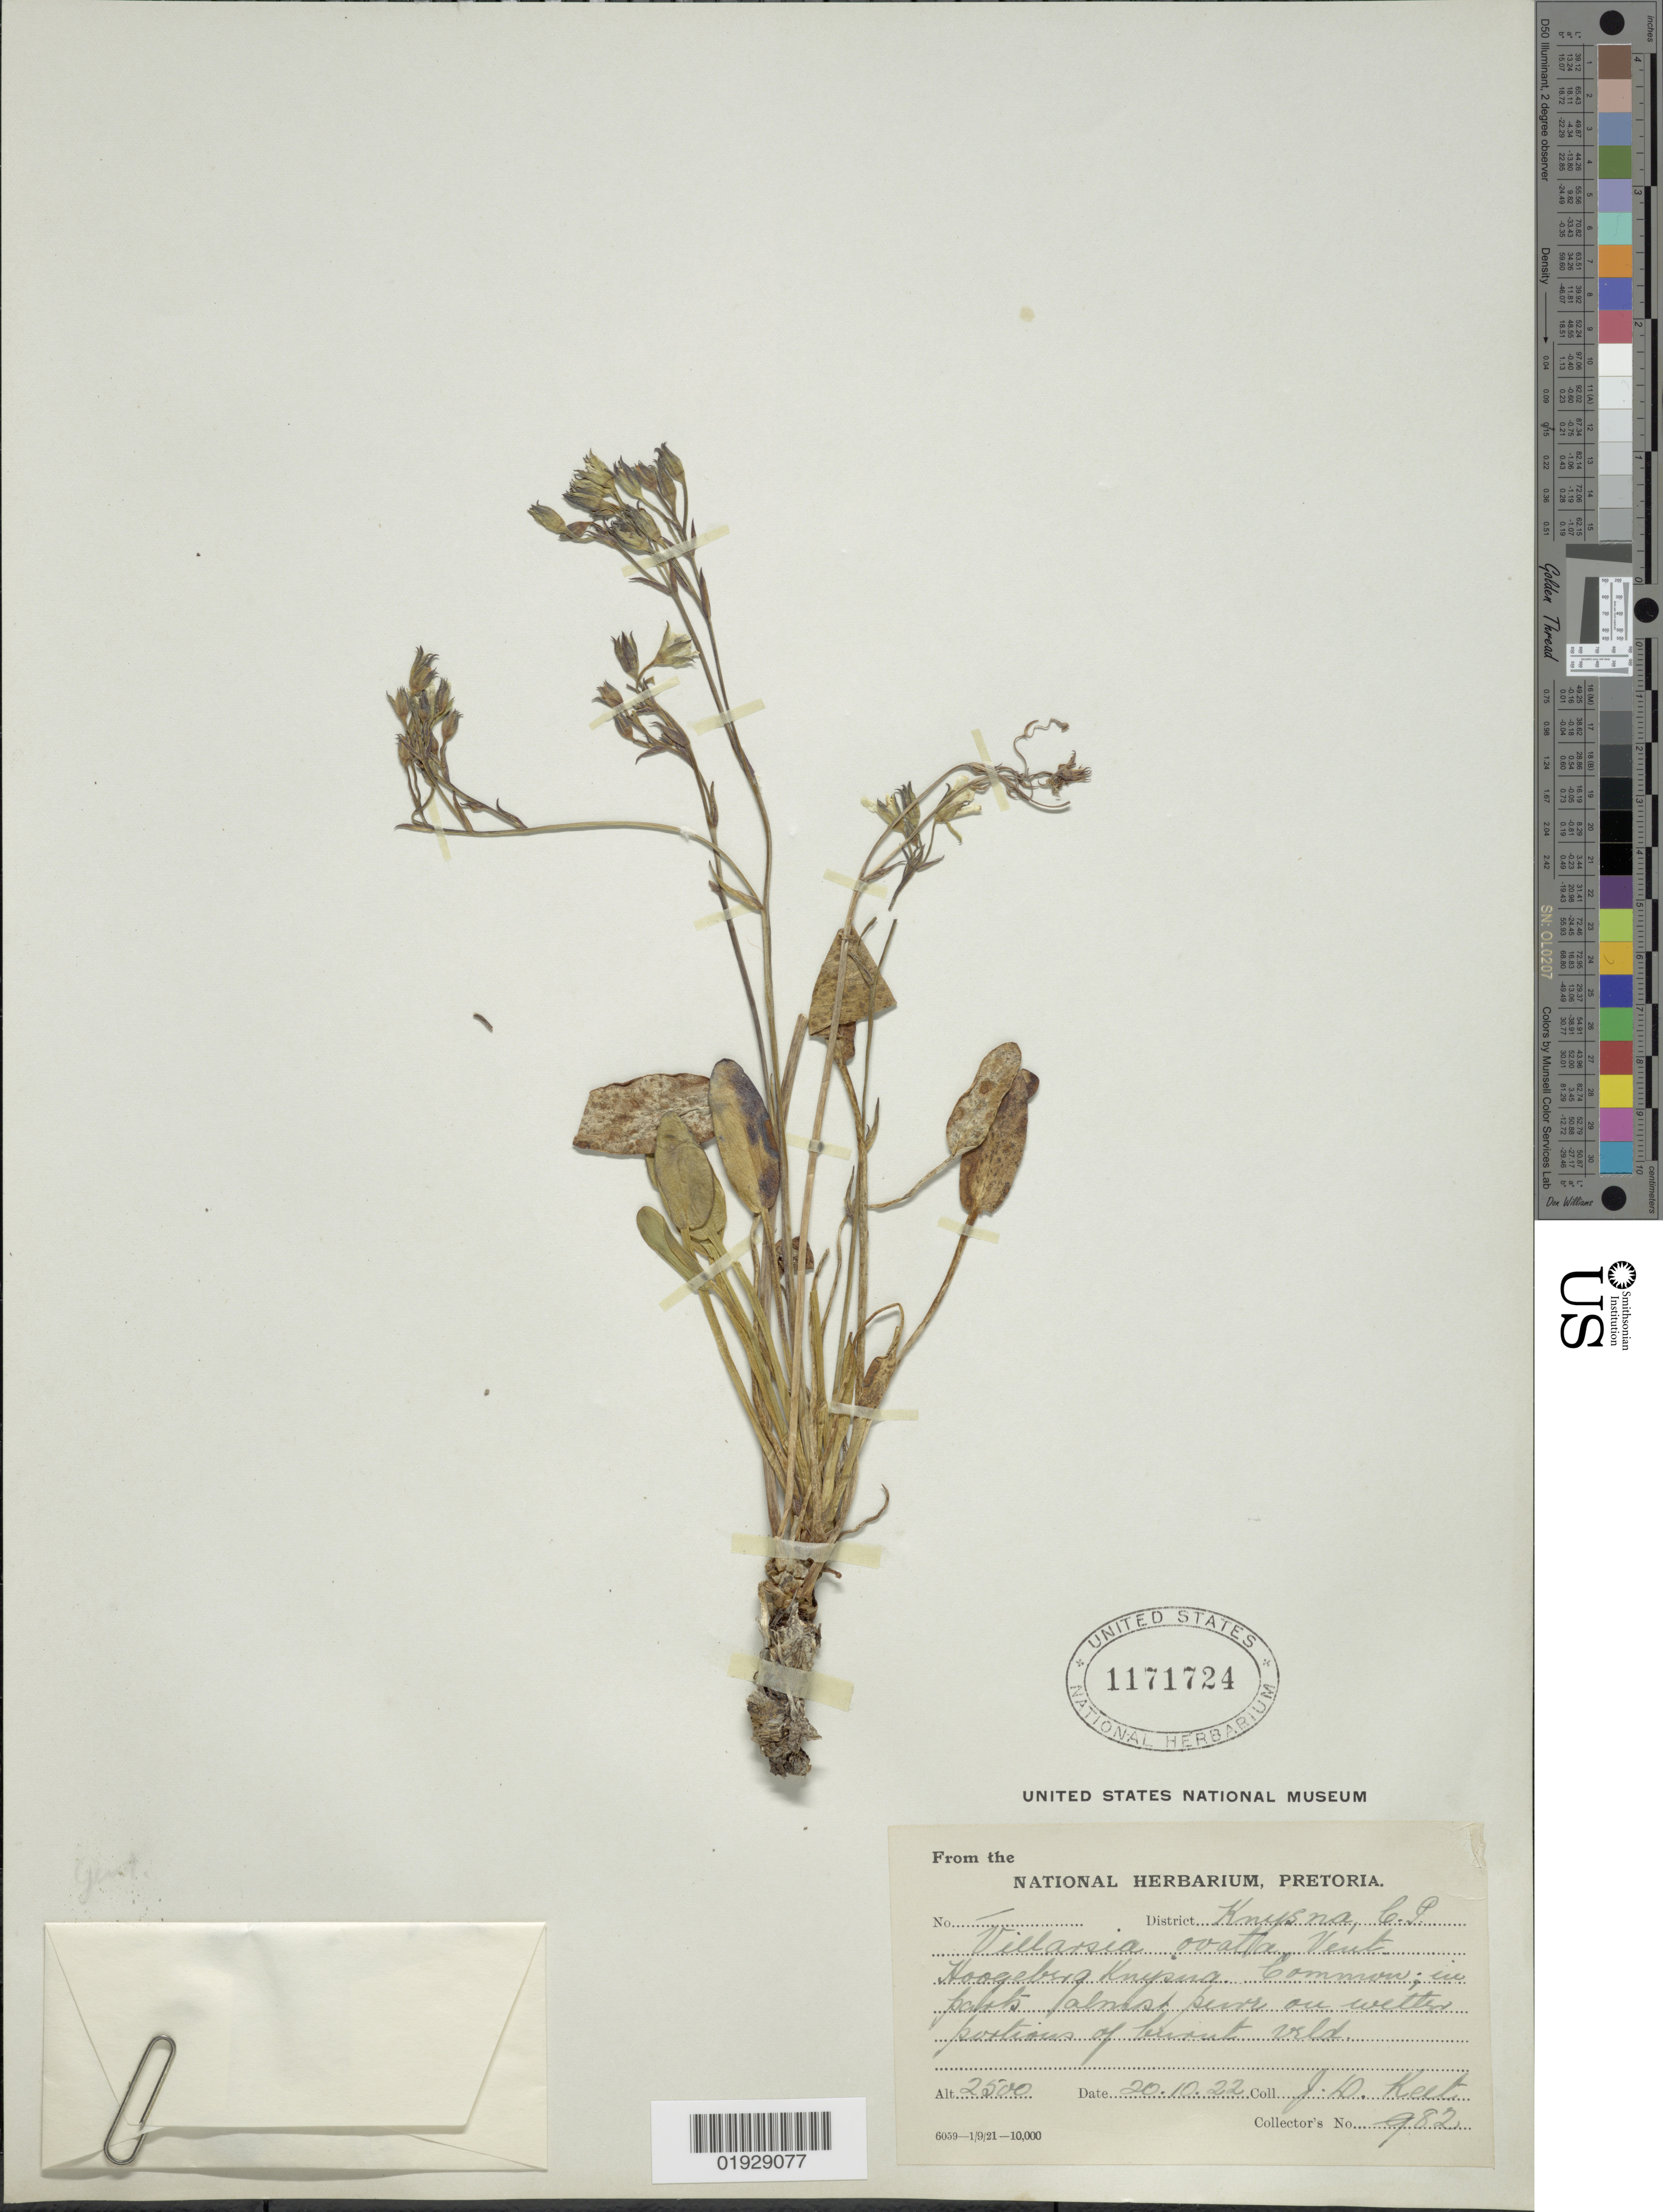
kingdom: Plantae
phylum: Tracheophyta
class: Magnoliopsida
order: Asterales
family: Menyanthaceae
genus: Villarsia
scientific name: Villarsia ovata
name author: (L. f.) Vent.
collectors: J. Keet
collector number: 982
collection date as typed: Transcribed d/m/y: 20/10/22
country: South Africa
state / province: Western Cape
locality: District Knysna, C.P. Hoogeberg, Knysna.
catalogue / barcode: US 1171724